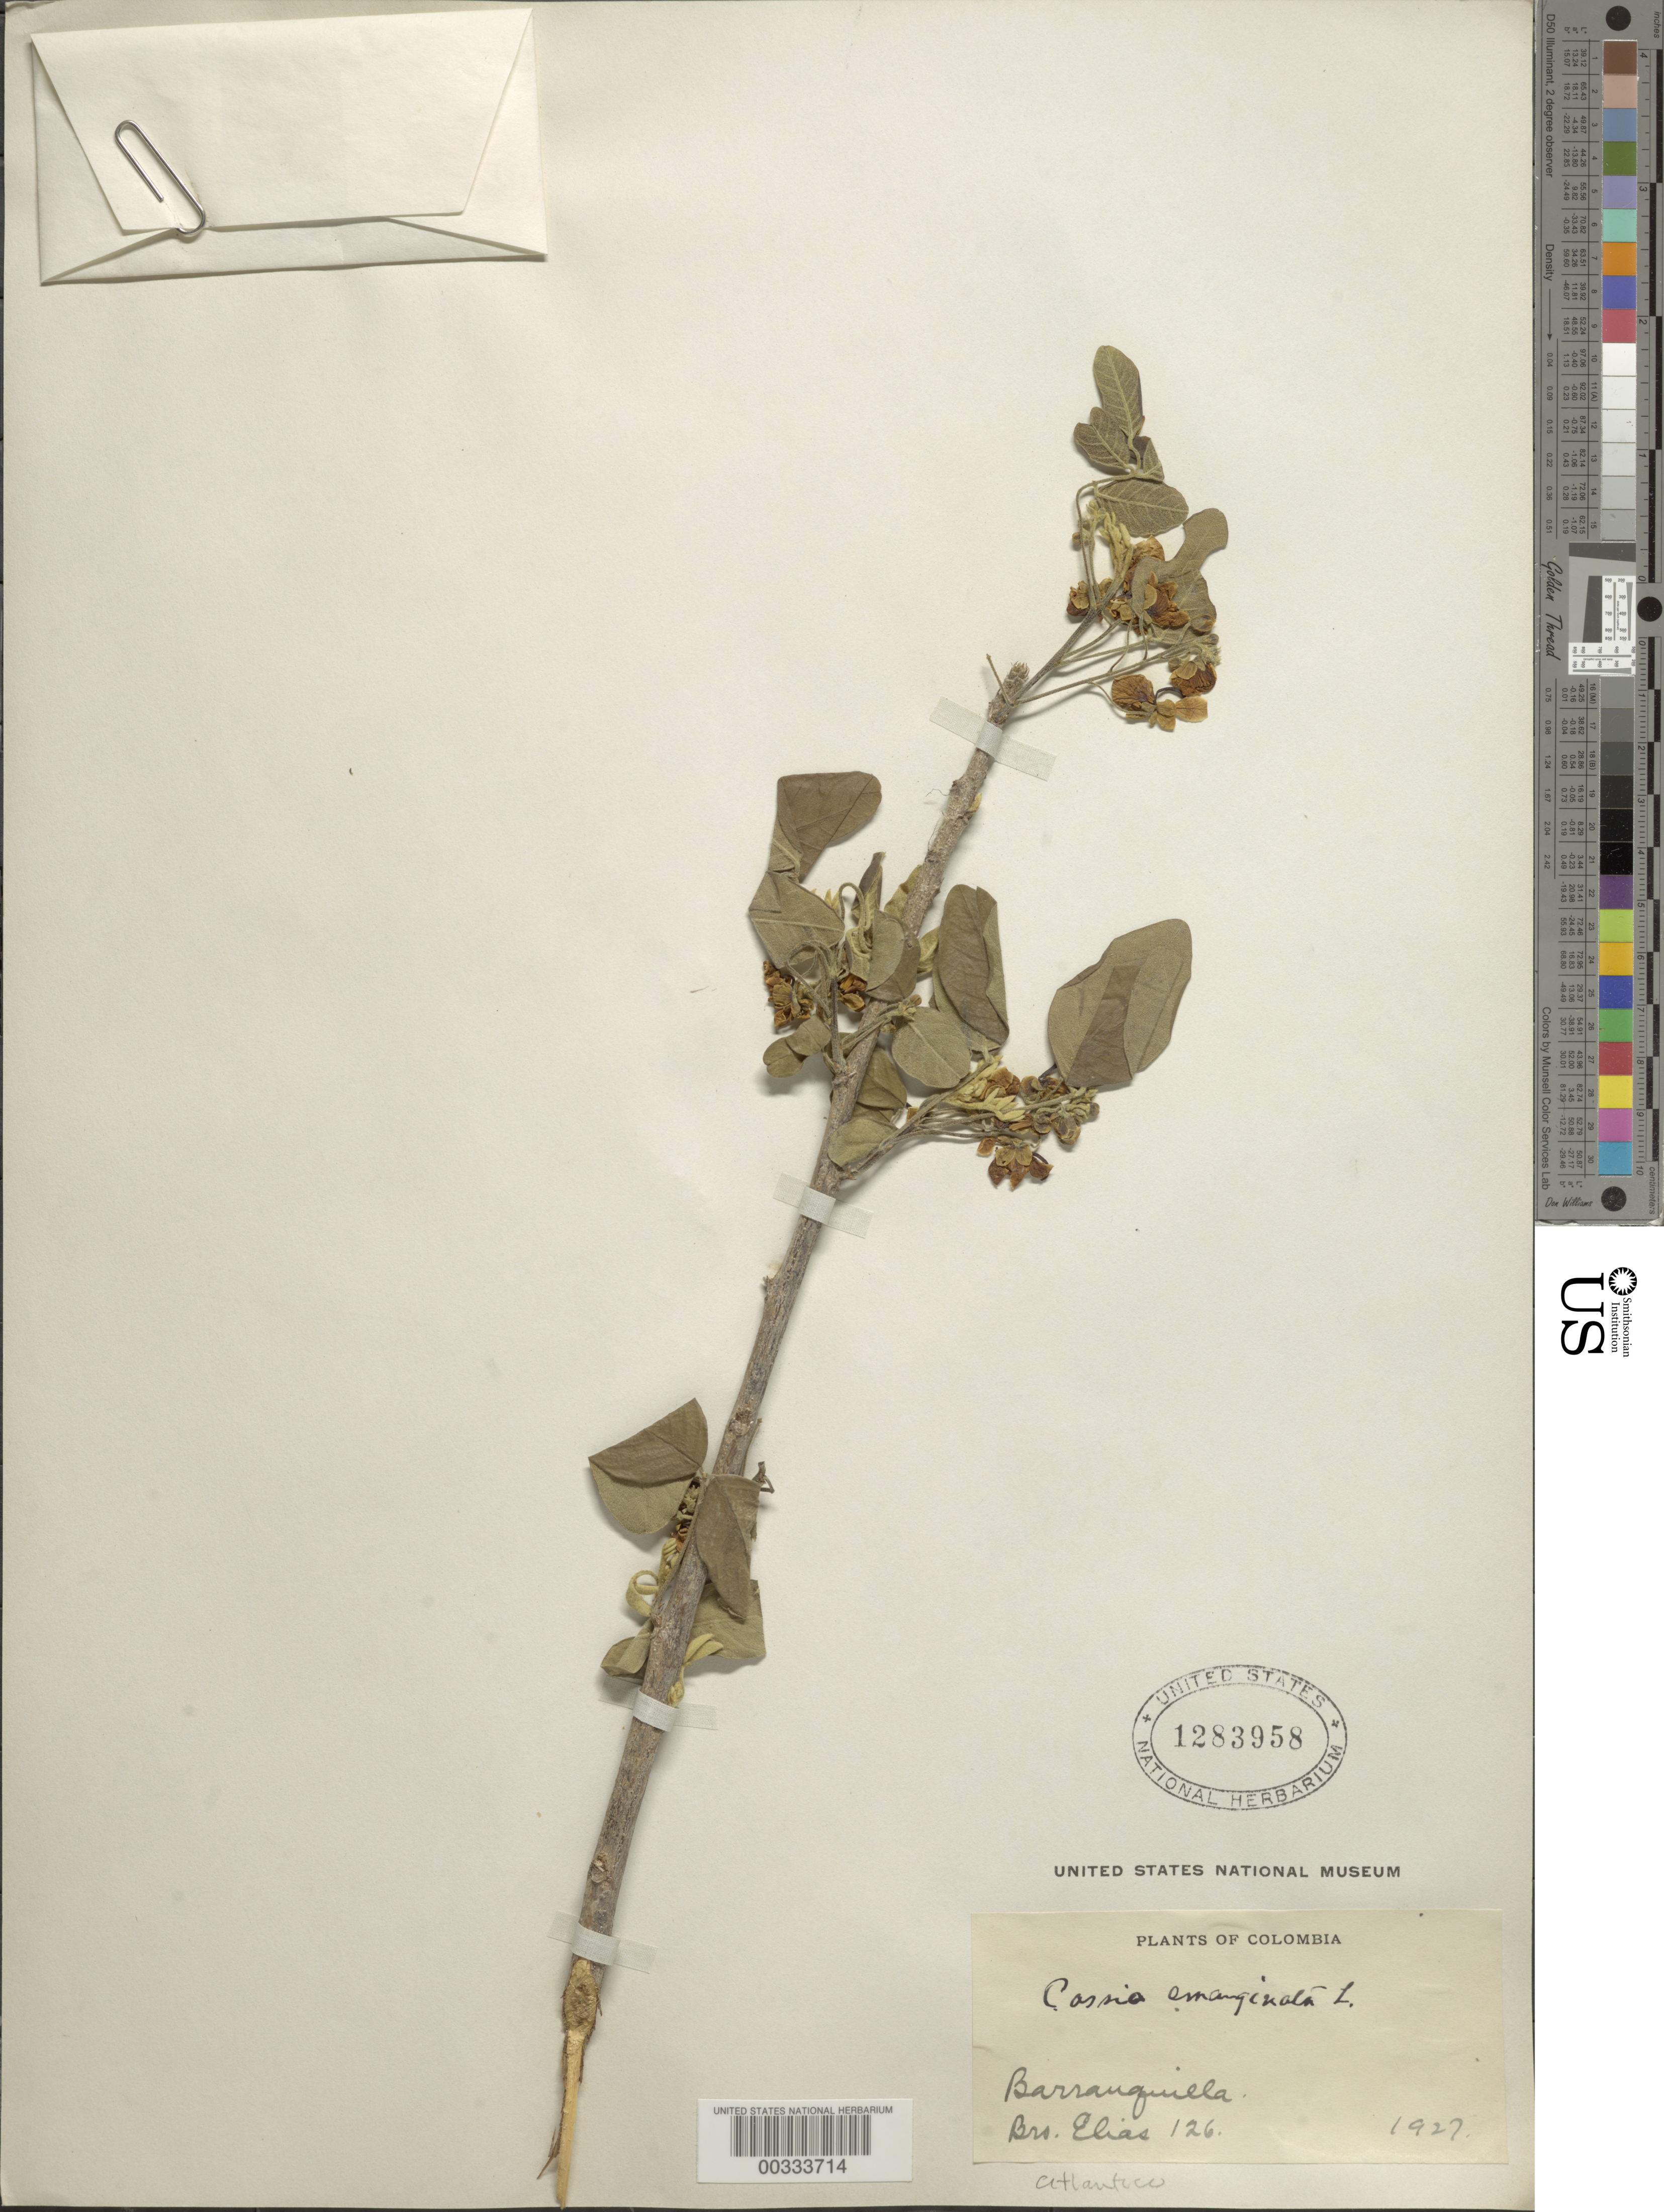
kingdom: Plantae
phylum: Tracheophyta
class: Magnoliopsida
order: Fabales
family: Fabaceae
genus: Senna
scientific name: Senna atomaria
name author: (L.) H.S. Irwin & Barneby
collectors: Bro. Elias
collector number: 126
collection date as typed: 1927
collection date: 1927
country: Colombia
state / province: Atlántico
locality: Barranquilla and vicinity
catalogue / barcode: US 1283958